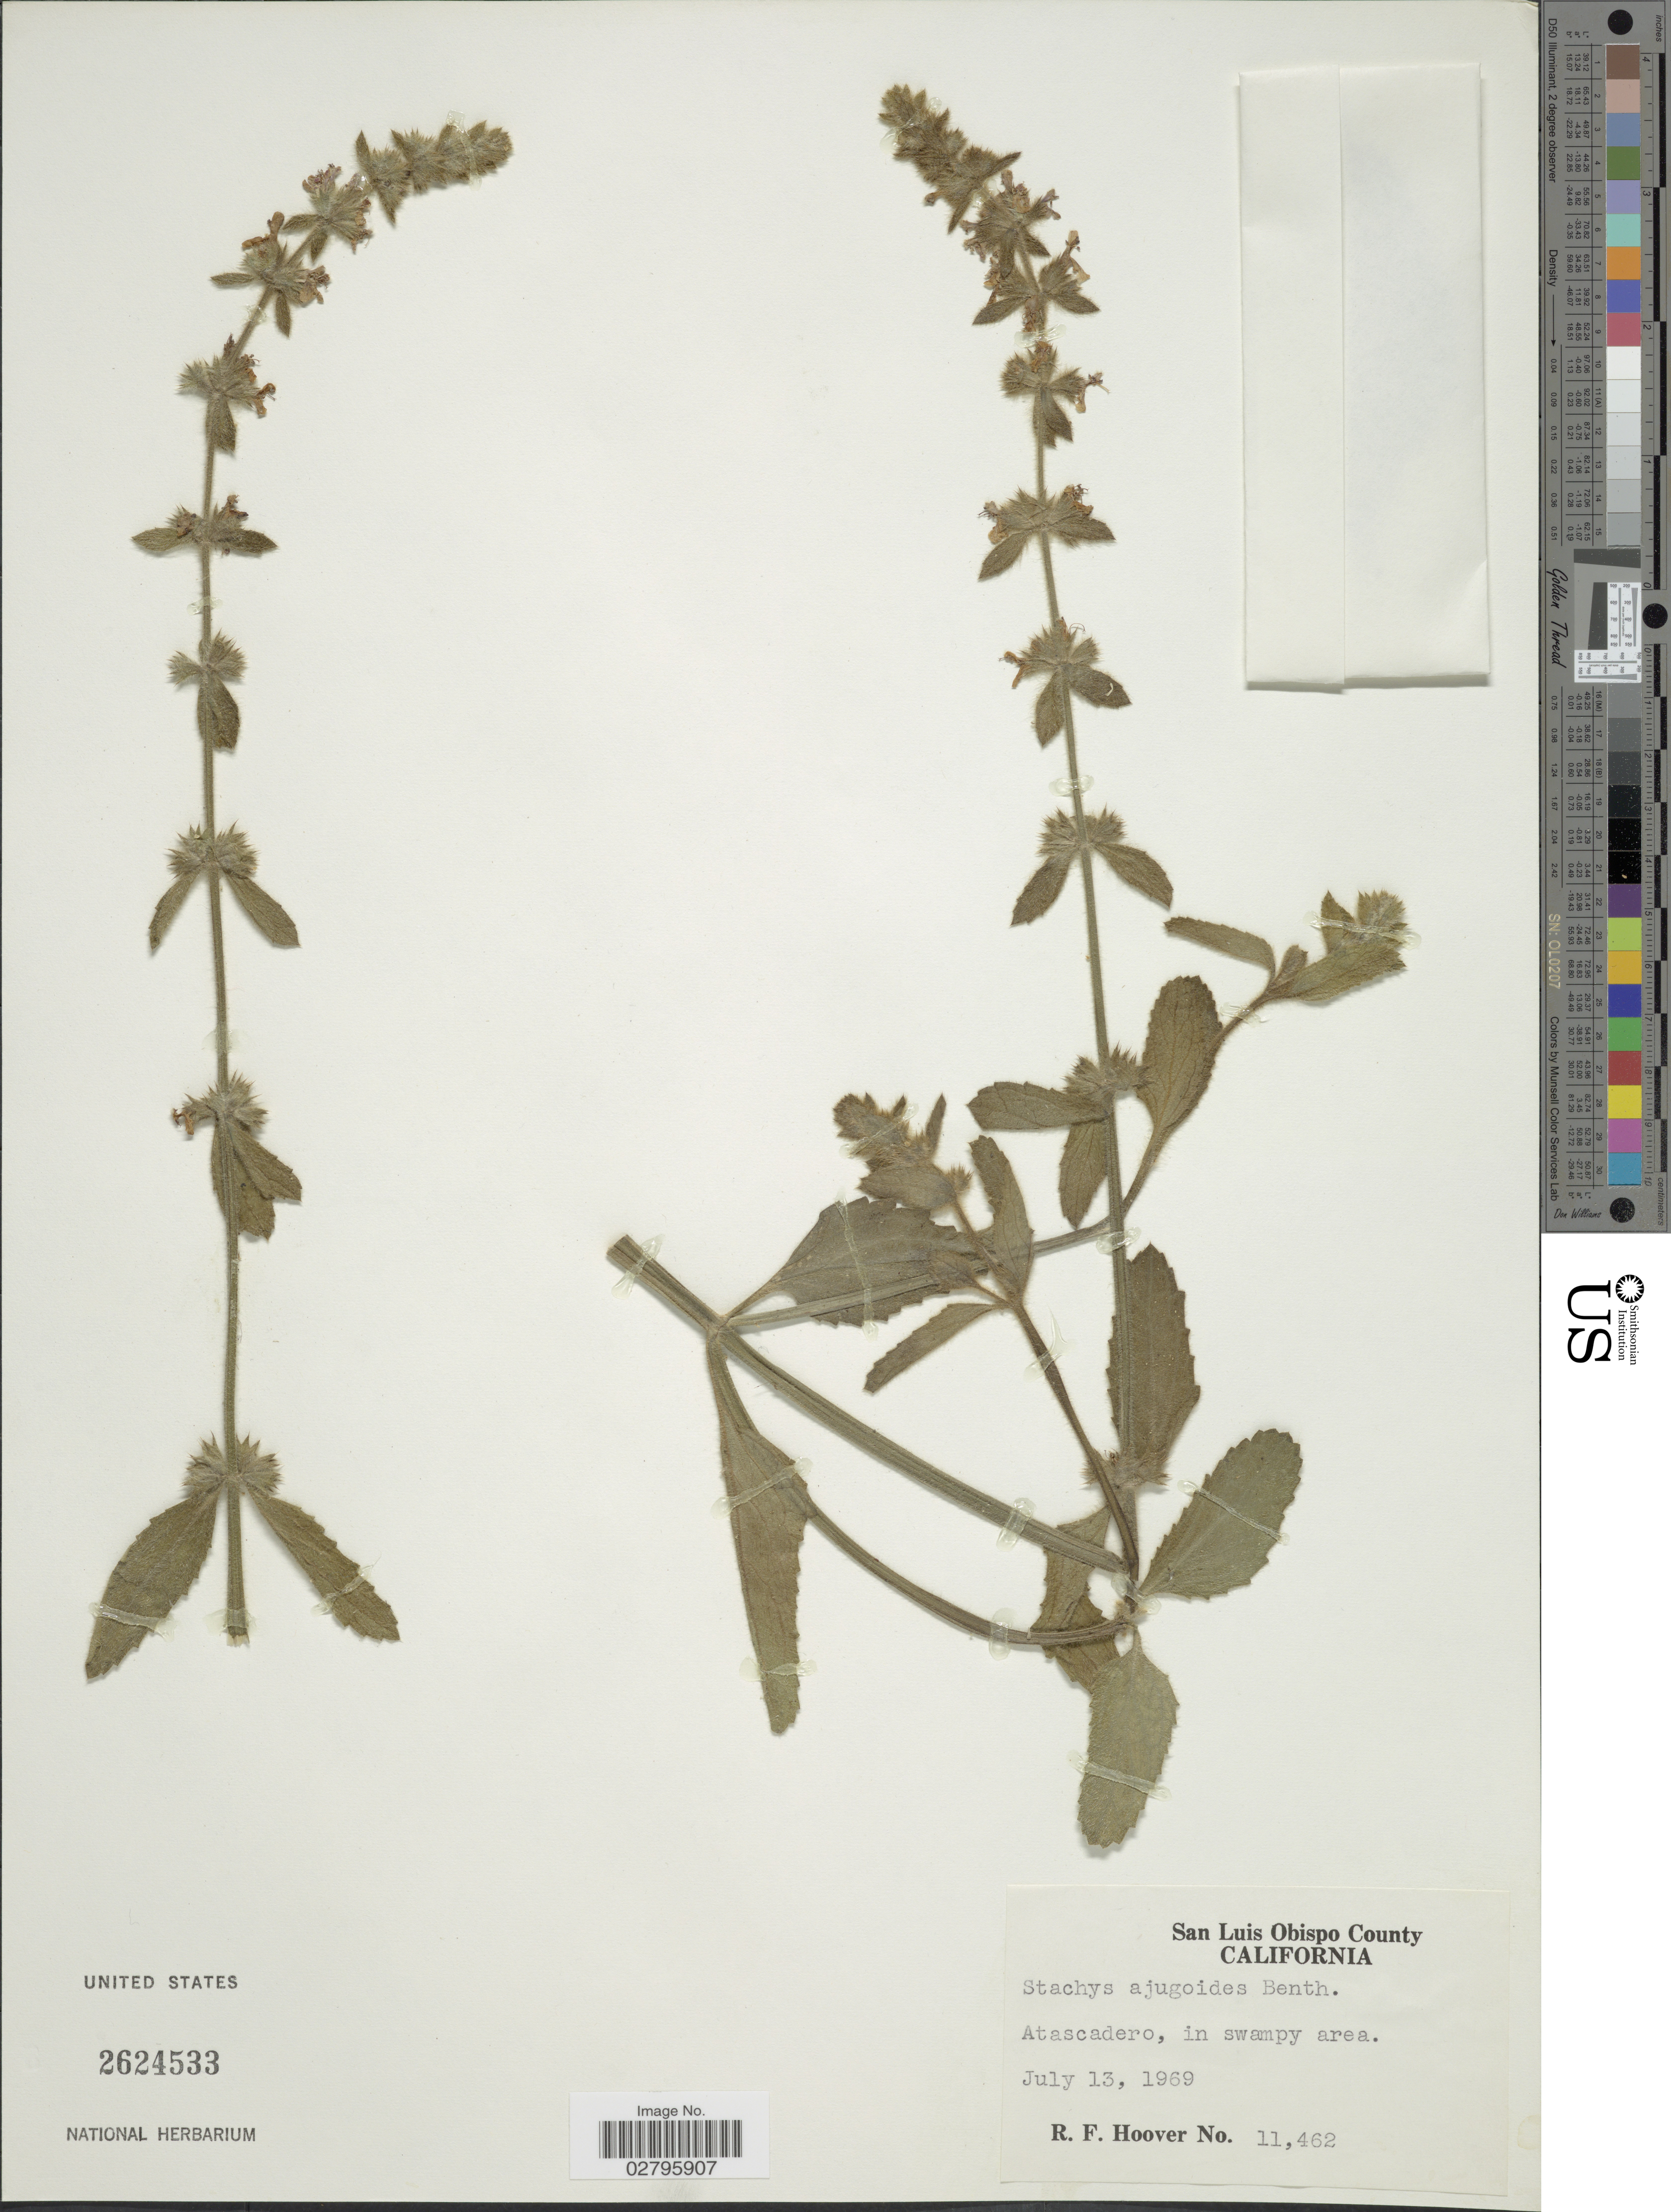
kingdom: Plantae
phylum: Tracheophyta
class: Magnoliopsida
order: Lamiales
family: Lamiaceae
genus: Stachys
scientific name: Stachys ajugoides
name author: Benth.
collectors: R. F. Hoover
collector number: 11462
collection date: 1969-07-13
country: United States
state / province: California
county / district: San Luis Obispo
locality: San Luis Obispo County. Atascadero, in swampy area.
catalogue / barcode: US 2624533